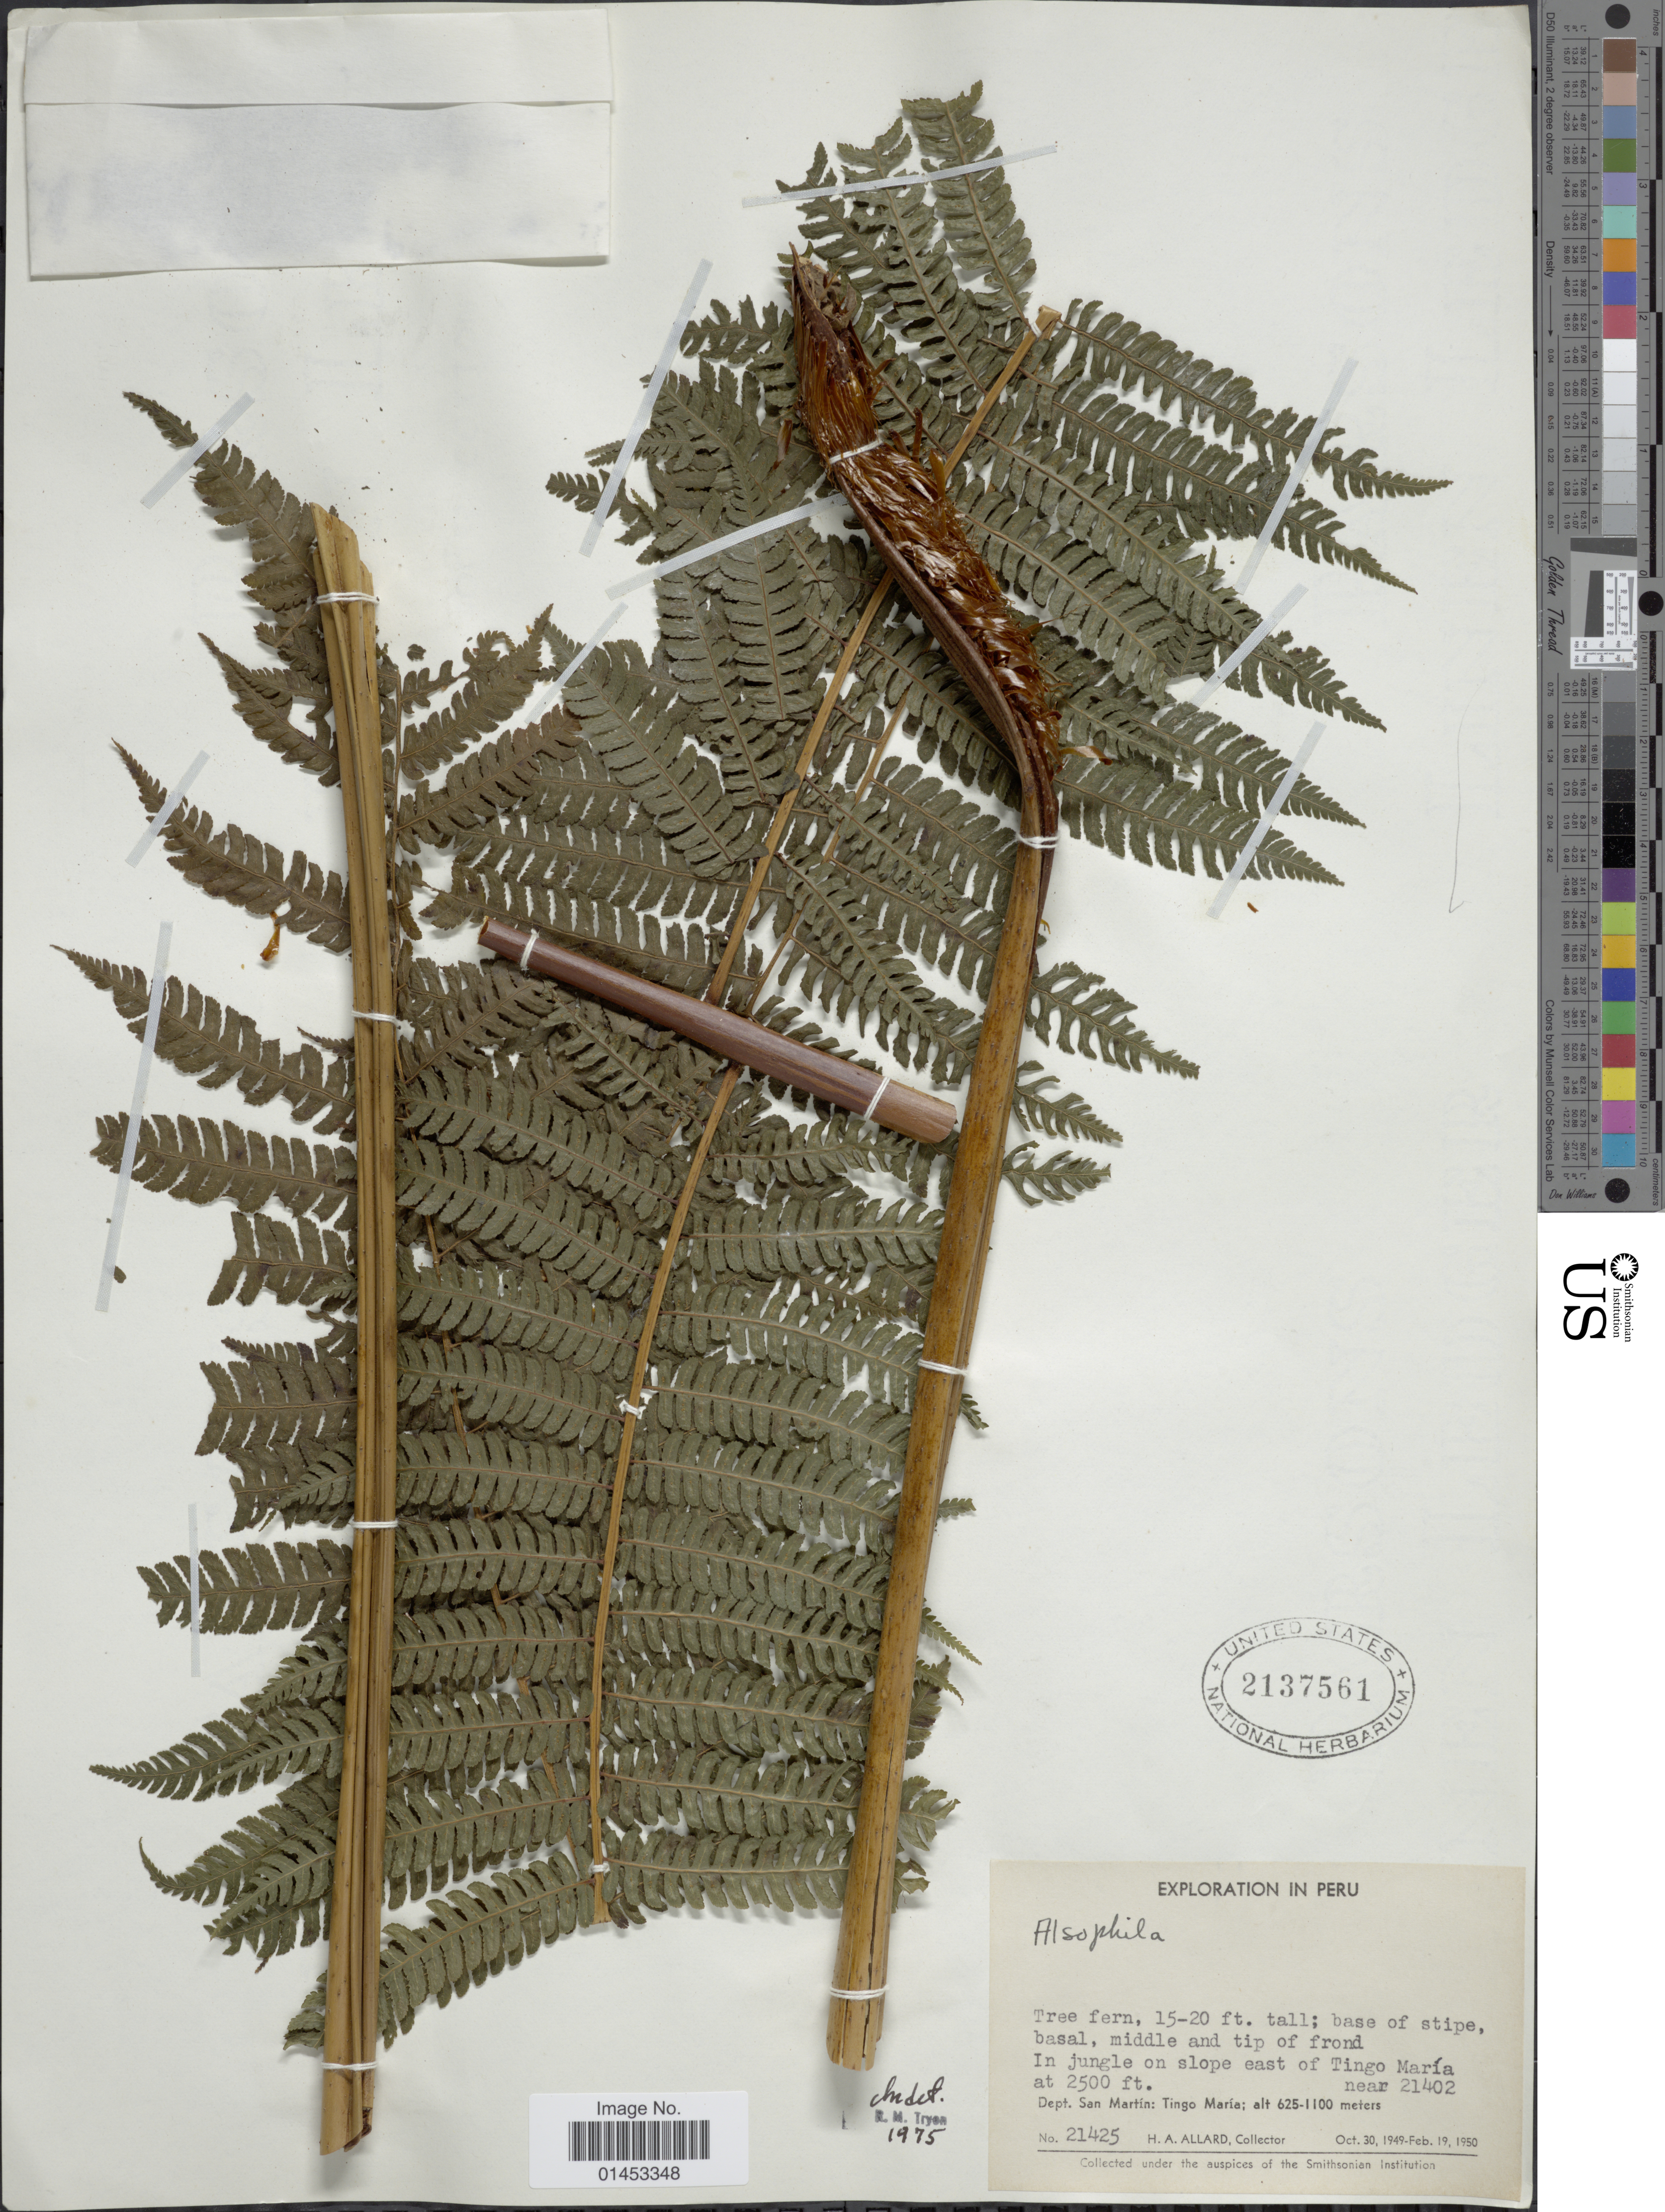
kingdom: Plantae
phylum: Tracheophyta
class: Polypodiopsida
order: Cyatheales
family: Cyatheaceae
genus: Cyathea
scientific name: Cyathea sp.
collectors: H. A. Allard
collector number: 21425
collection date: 1949-10-30/1950-02-19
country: Peru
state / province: San Martín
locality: In jungle on slope east of Tingo María, Dept. San Martin: Tingo Maria, near 21402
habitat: in jungle on slope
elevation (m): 762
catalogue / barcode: US 2137561